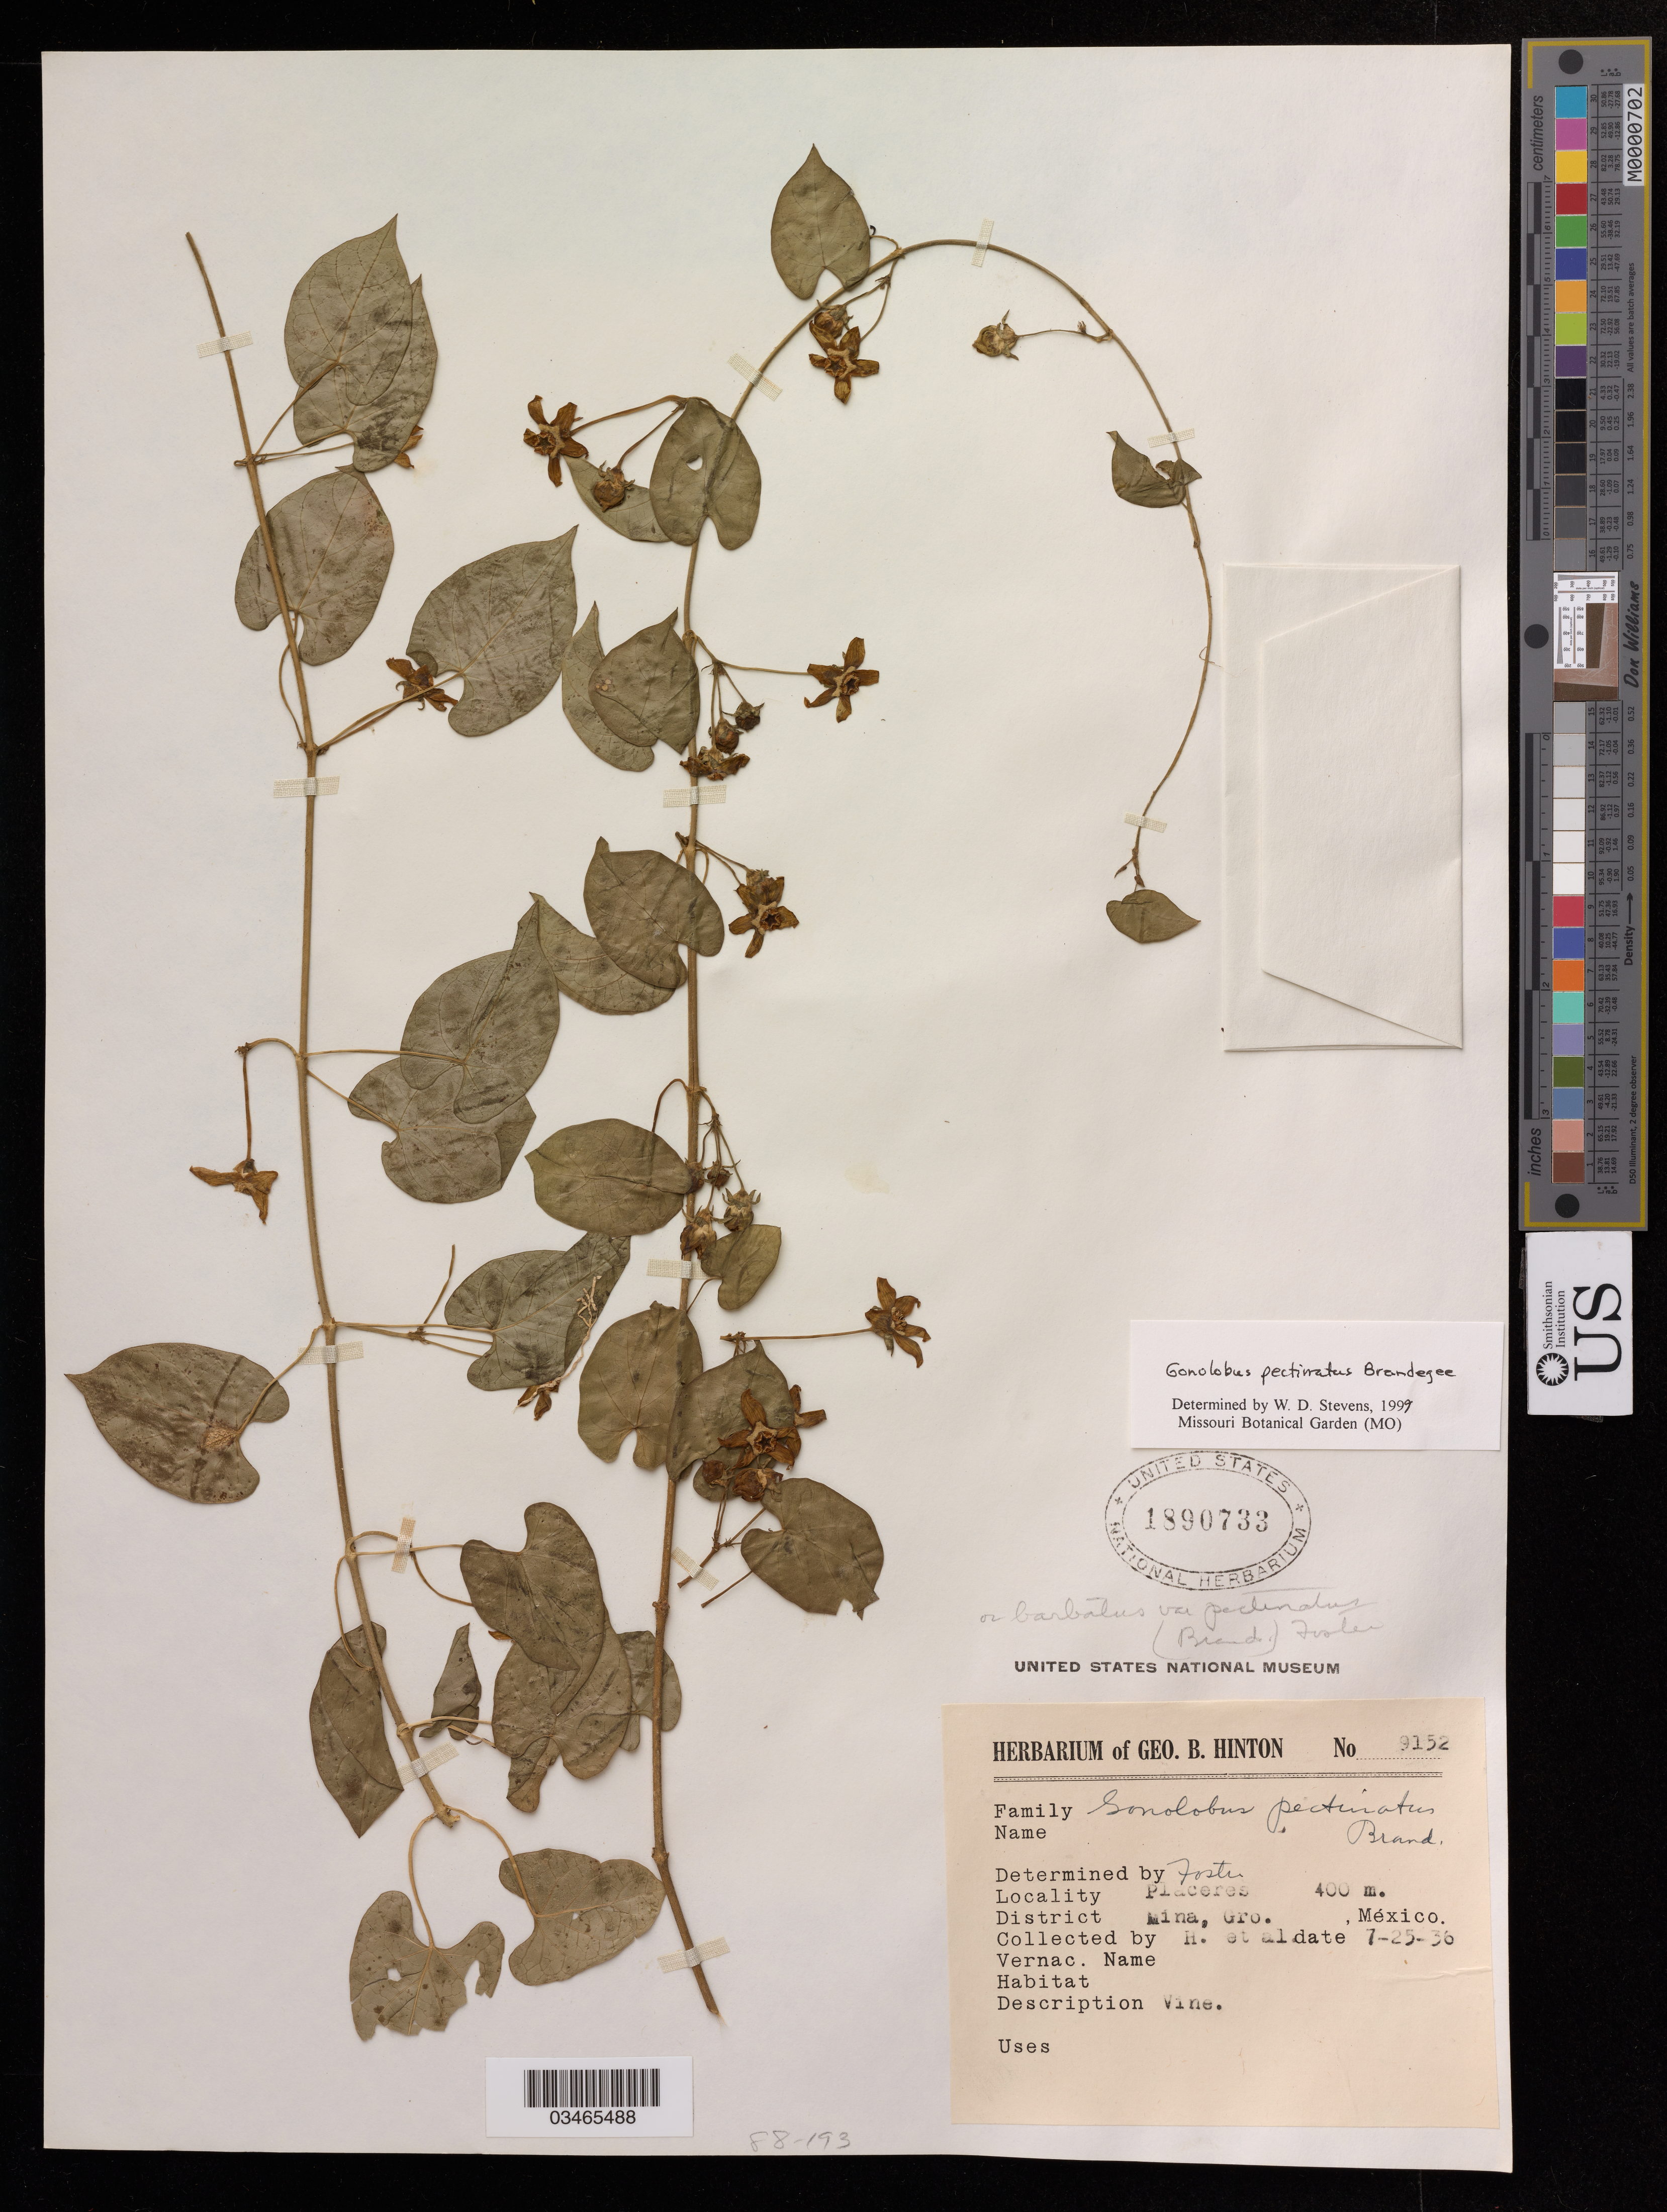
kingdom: Plantae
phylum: Tracheophyta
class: Magnoliopsida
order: Gentianales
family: Apocynaceae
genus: Gonolobus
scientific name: Gonolobus pectinatus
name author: Brandegee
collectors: H. et al.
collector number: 9152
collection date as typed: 25 Jul36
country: Mexico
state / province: Guerrero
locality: Mina. Placeres.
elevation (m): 400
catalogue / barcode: US 1890733